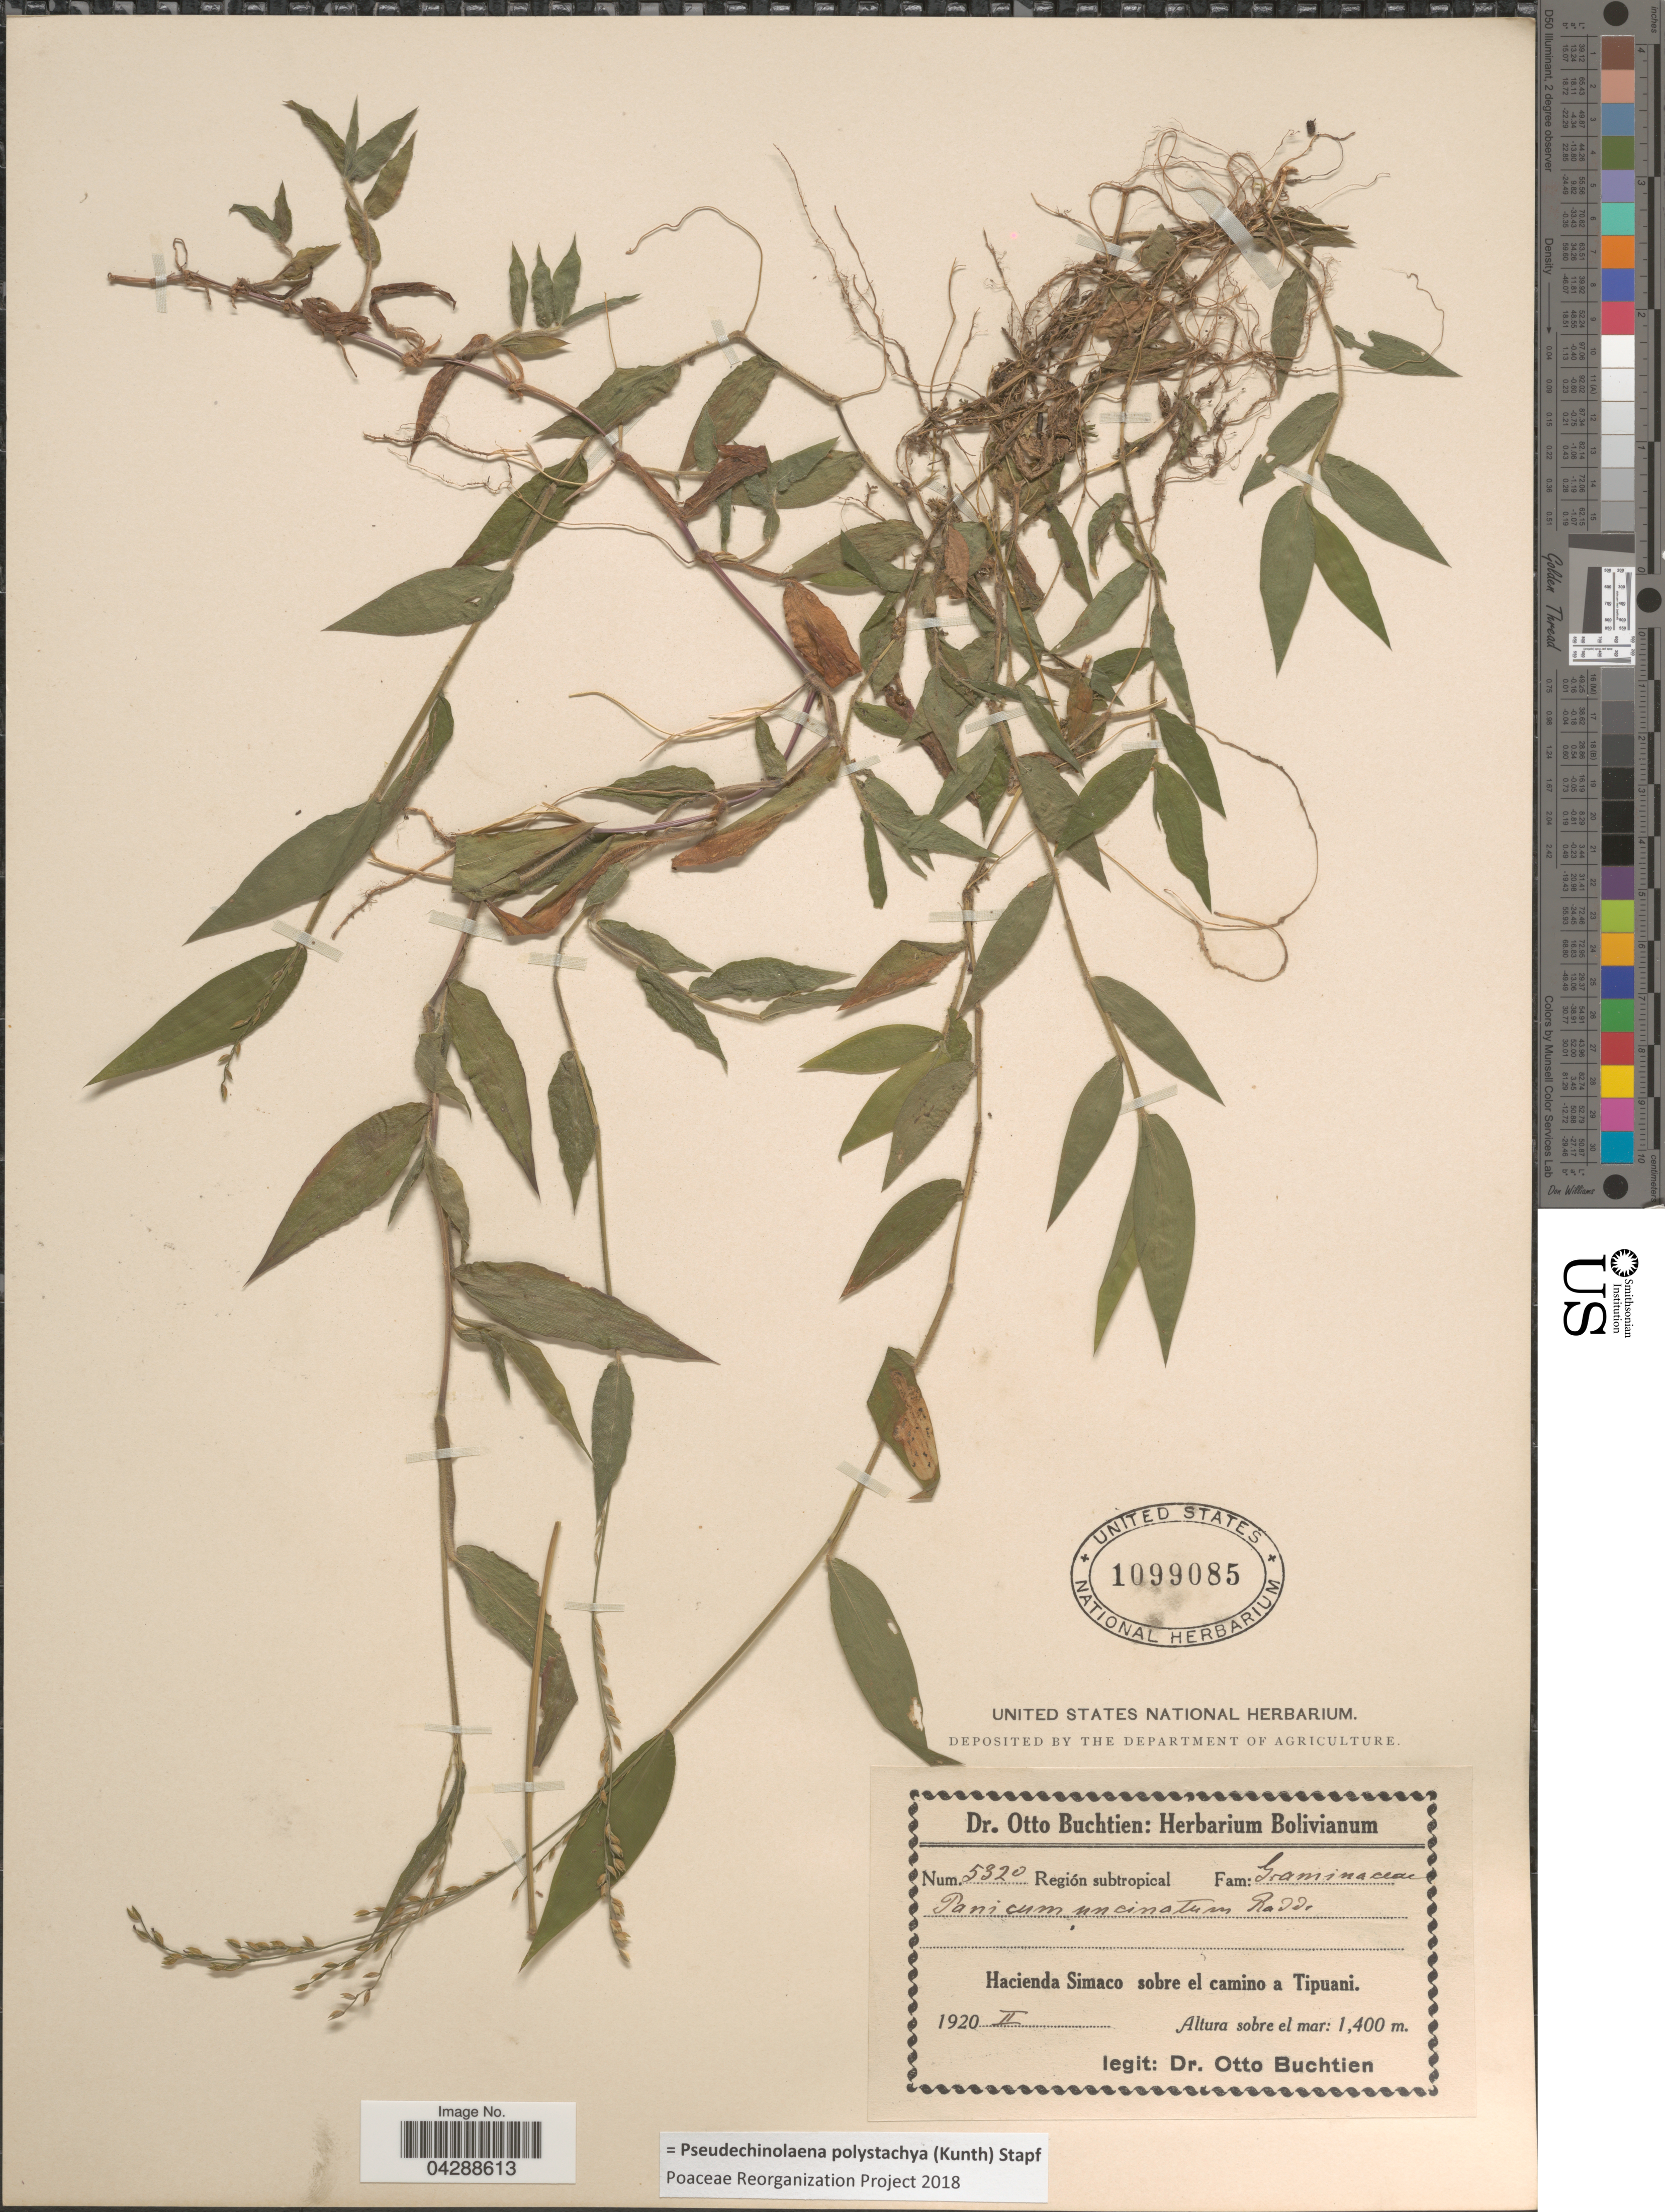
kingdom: Plantae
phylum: Tracheophyta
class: Liliopsida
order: Poales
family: Poaceae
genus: Pseudechinolaena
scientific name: Pseudechinolaena polystachya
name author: (Kunth) Stapf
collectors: O. Buchtien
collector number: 5320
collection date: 1920-02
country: Bolivia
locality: Región subtropical. Hacienda Simaco sobre el camino a Tipuani.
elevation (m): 1400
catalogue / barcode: US 1099085